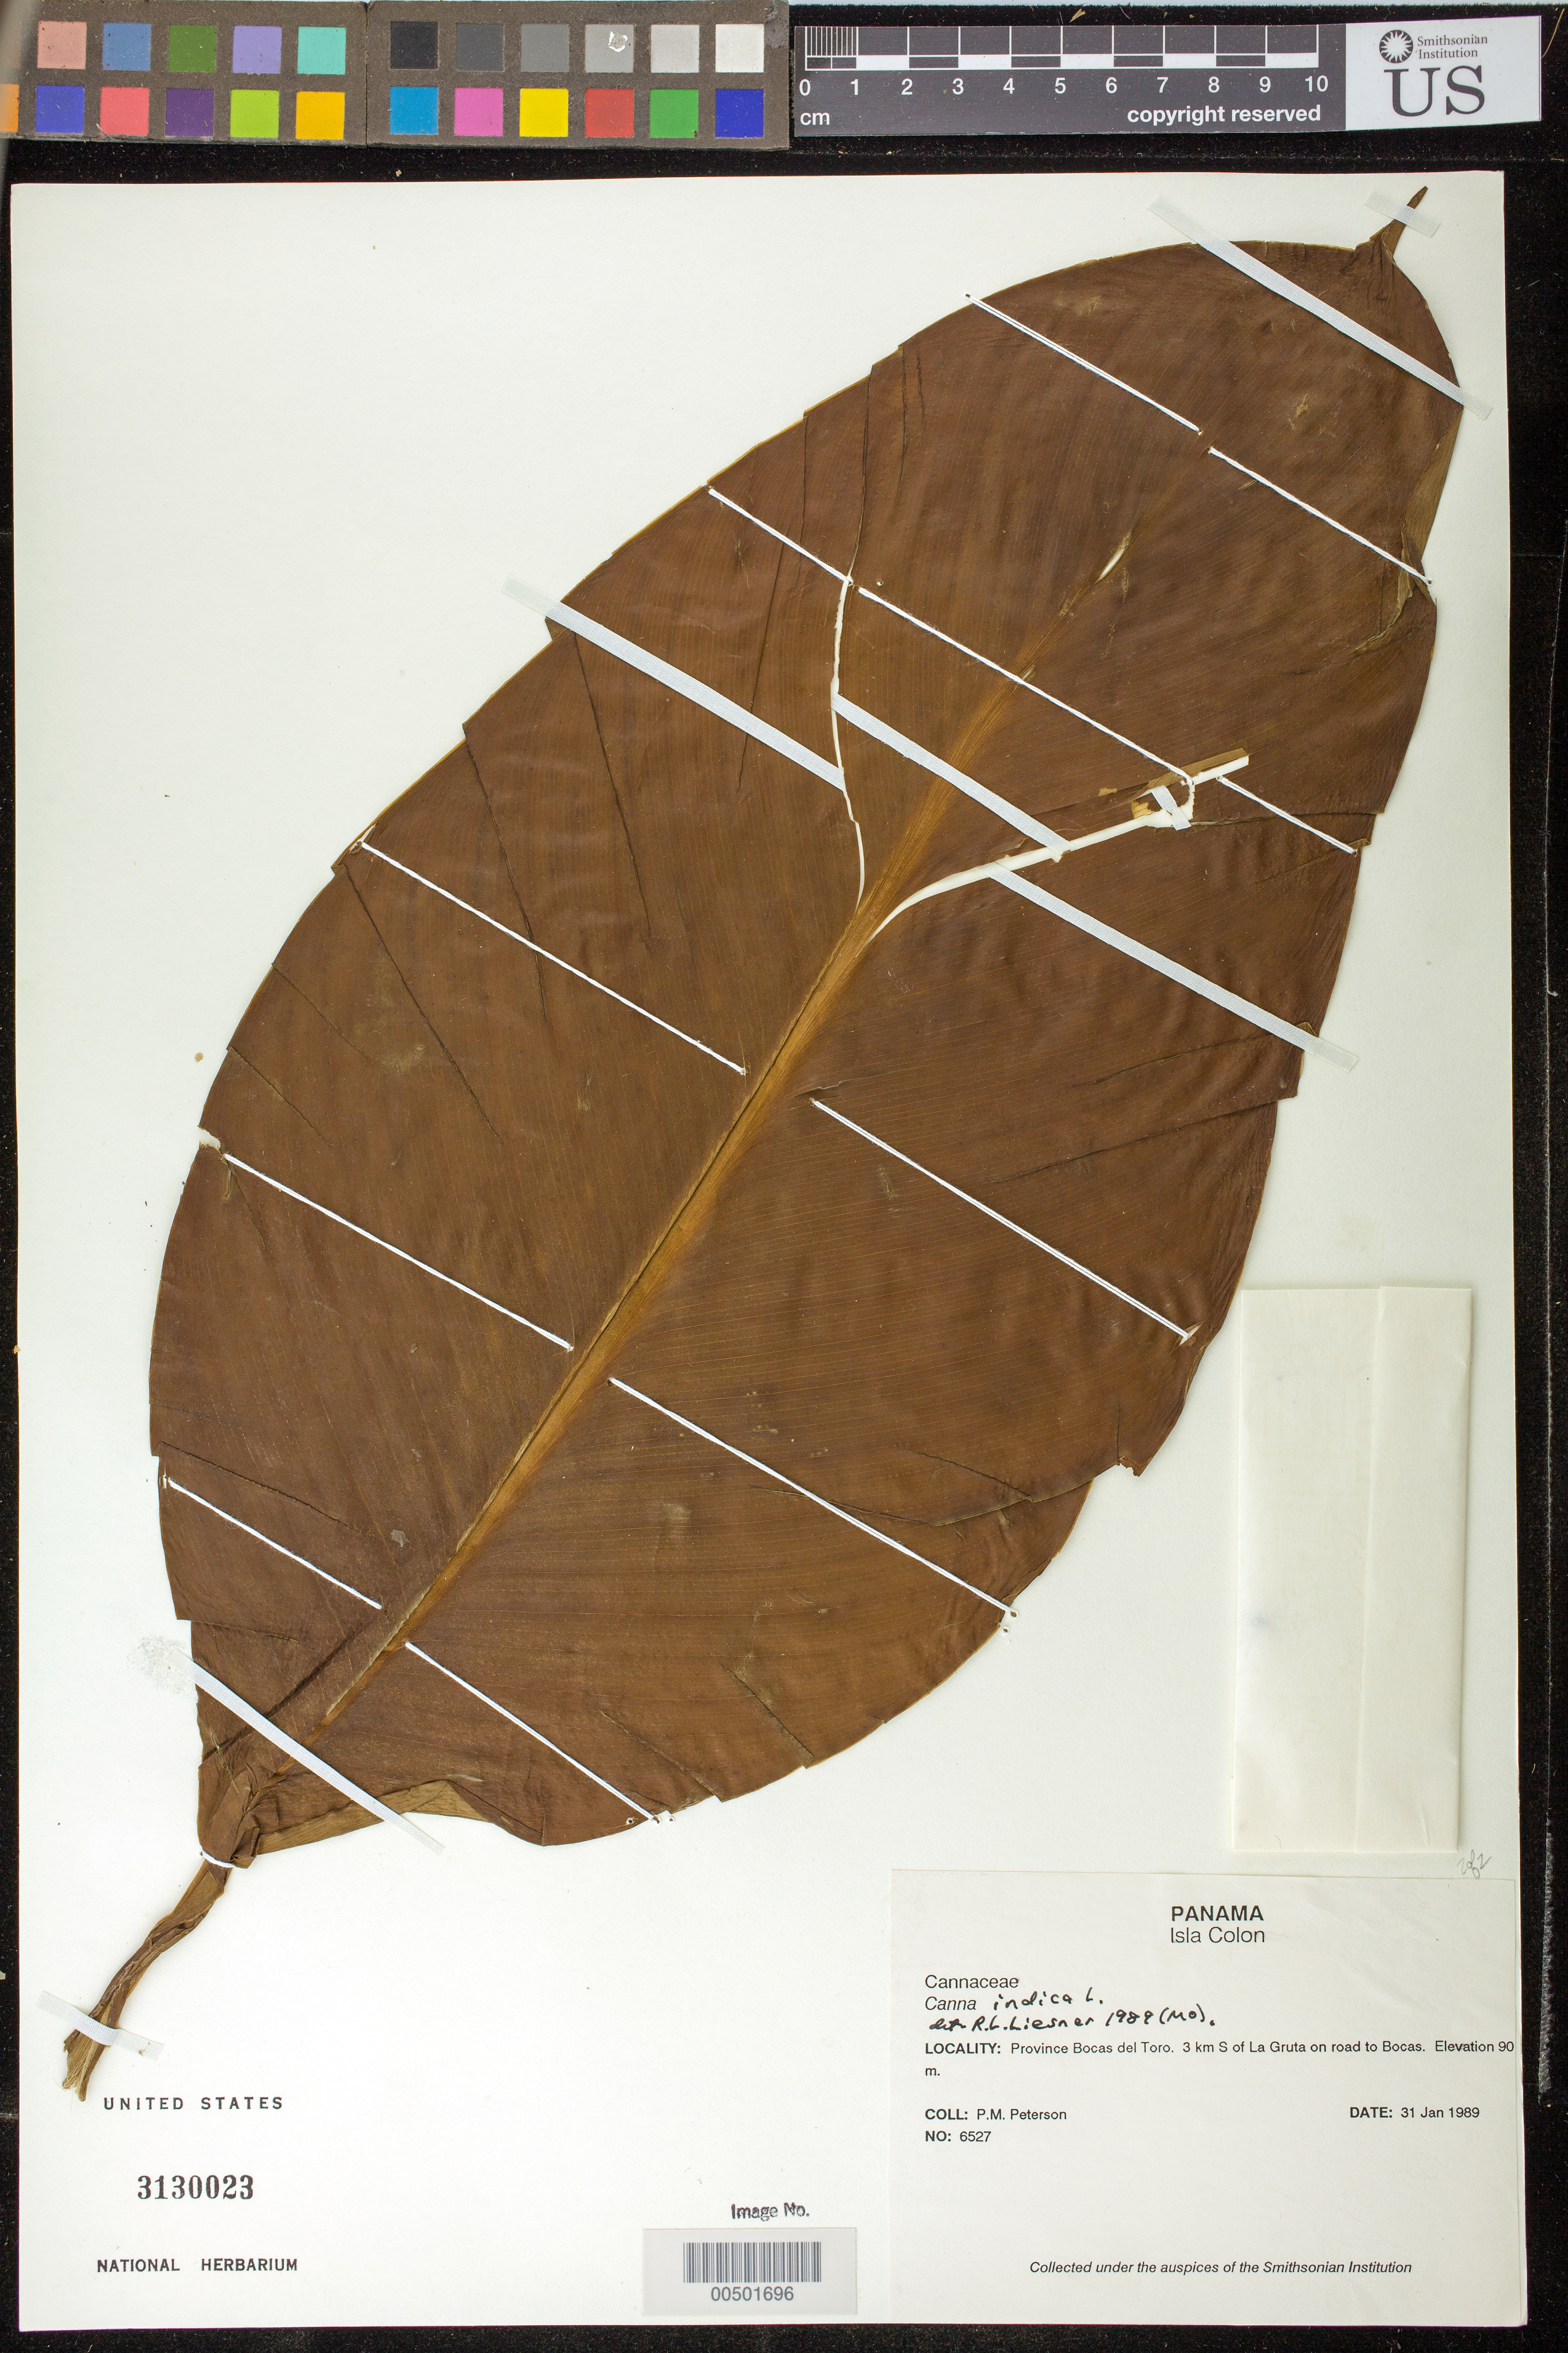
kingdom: Plantae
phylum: Tracheophyta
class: Liliopsida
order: Zingiberales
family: Cannaceae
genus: Canna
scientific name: Canna indica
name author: L.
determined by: Liesner, R. L.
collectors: P. M. Peterson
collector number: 06527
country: Panama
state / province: Bocas del Toro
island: Colón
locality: Isla Colon, 3 km S of La Gruta on road to Bocas.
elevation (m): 90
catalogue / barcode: US 3130023